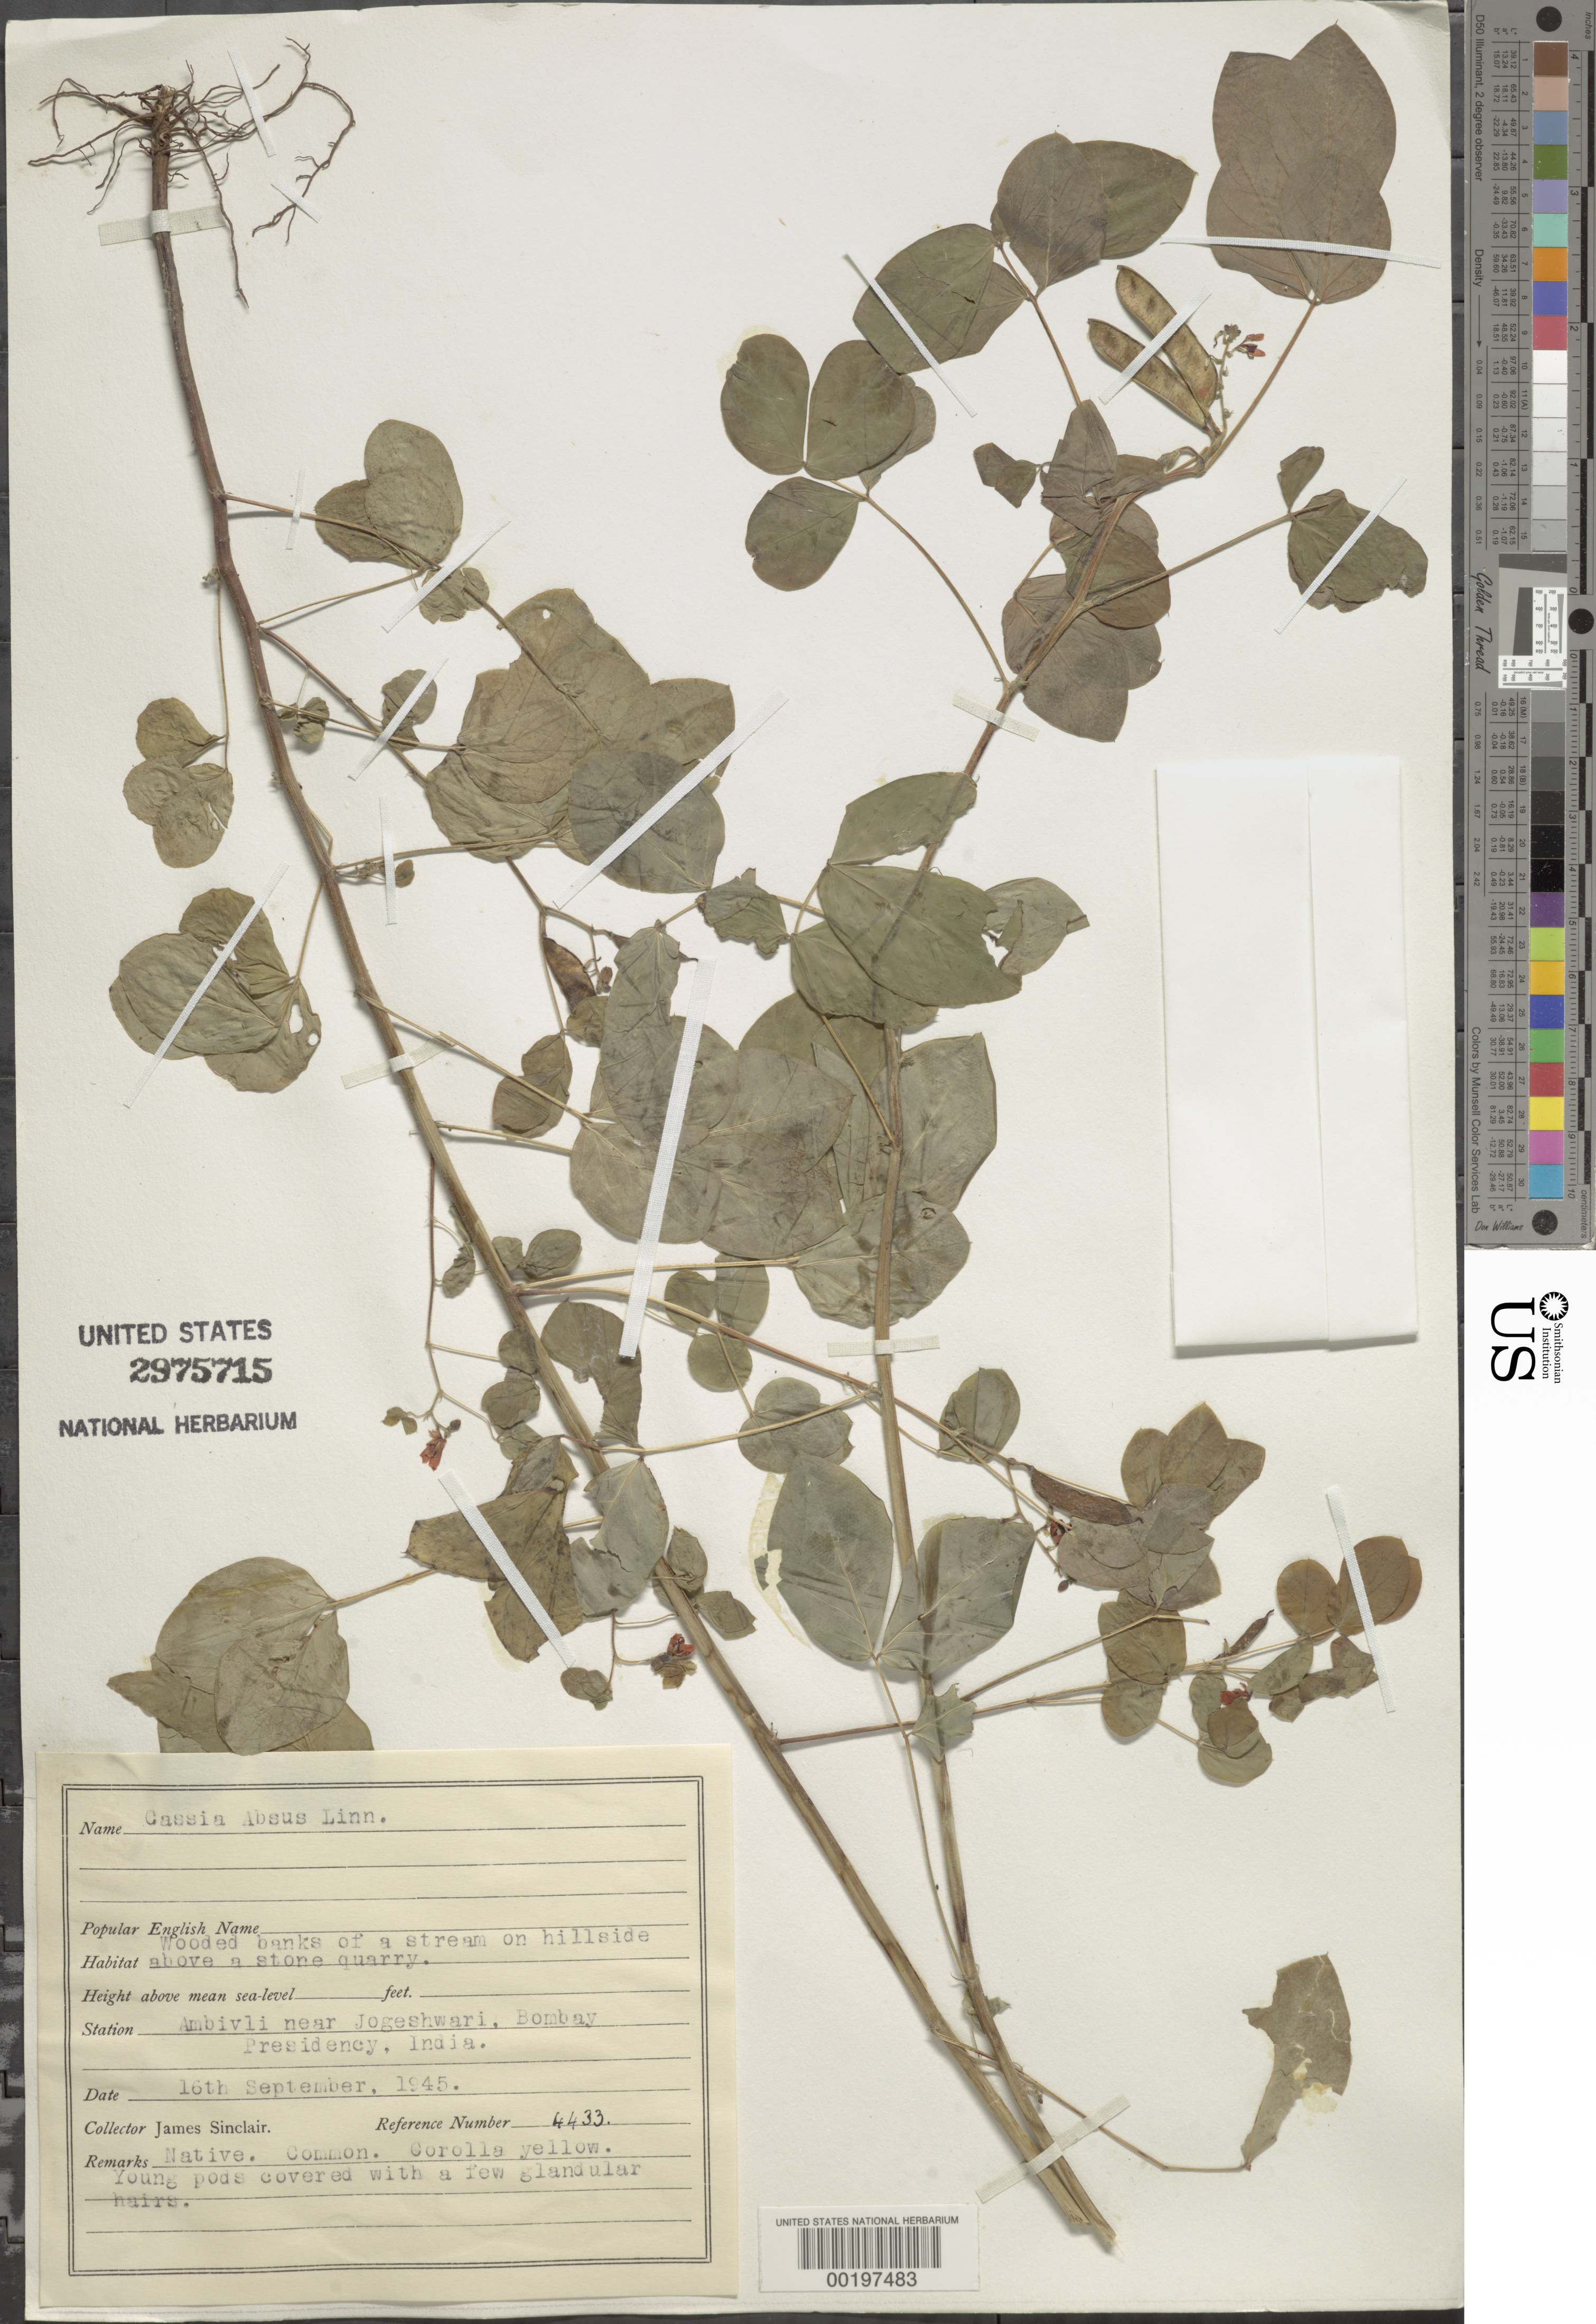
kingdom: Plantae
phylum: Tracheophyta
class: Magnoliopsida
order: Fabales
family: Fabaceae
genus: Chamaecrista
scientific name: Chamaecrista absus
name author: (L.) H.S. Irwin & Barneby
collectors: J. Sinclair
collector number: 4433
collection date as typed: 16 Sep 1945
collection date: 1945-09-16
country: India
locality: Ambivili near jogeshwari, bombay presidency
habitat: Wooded banks of a stream on hillside above stone quarry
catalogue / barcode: US 2975715